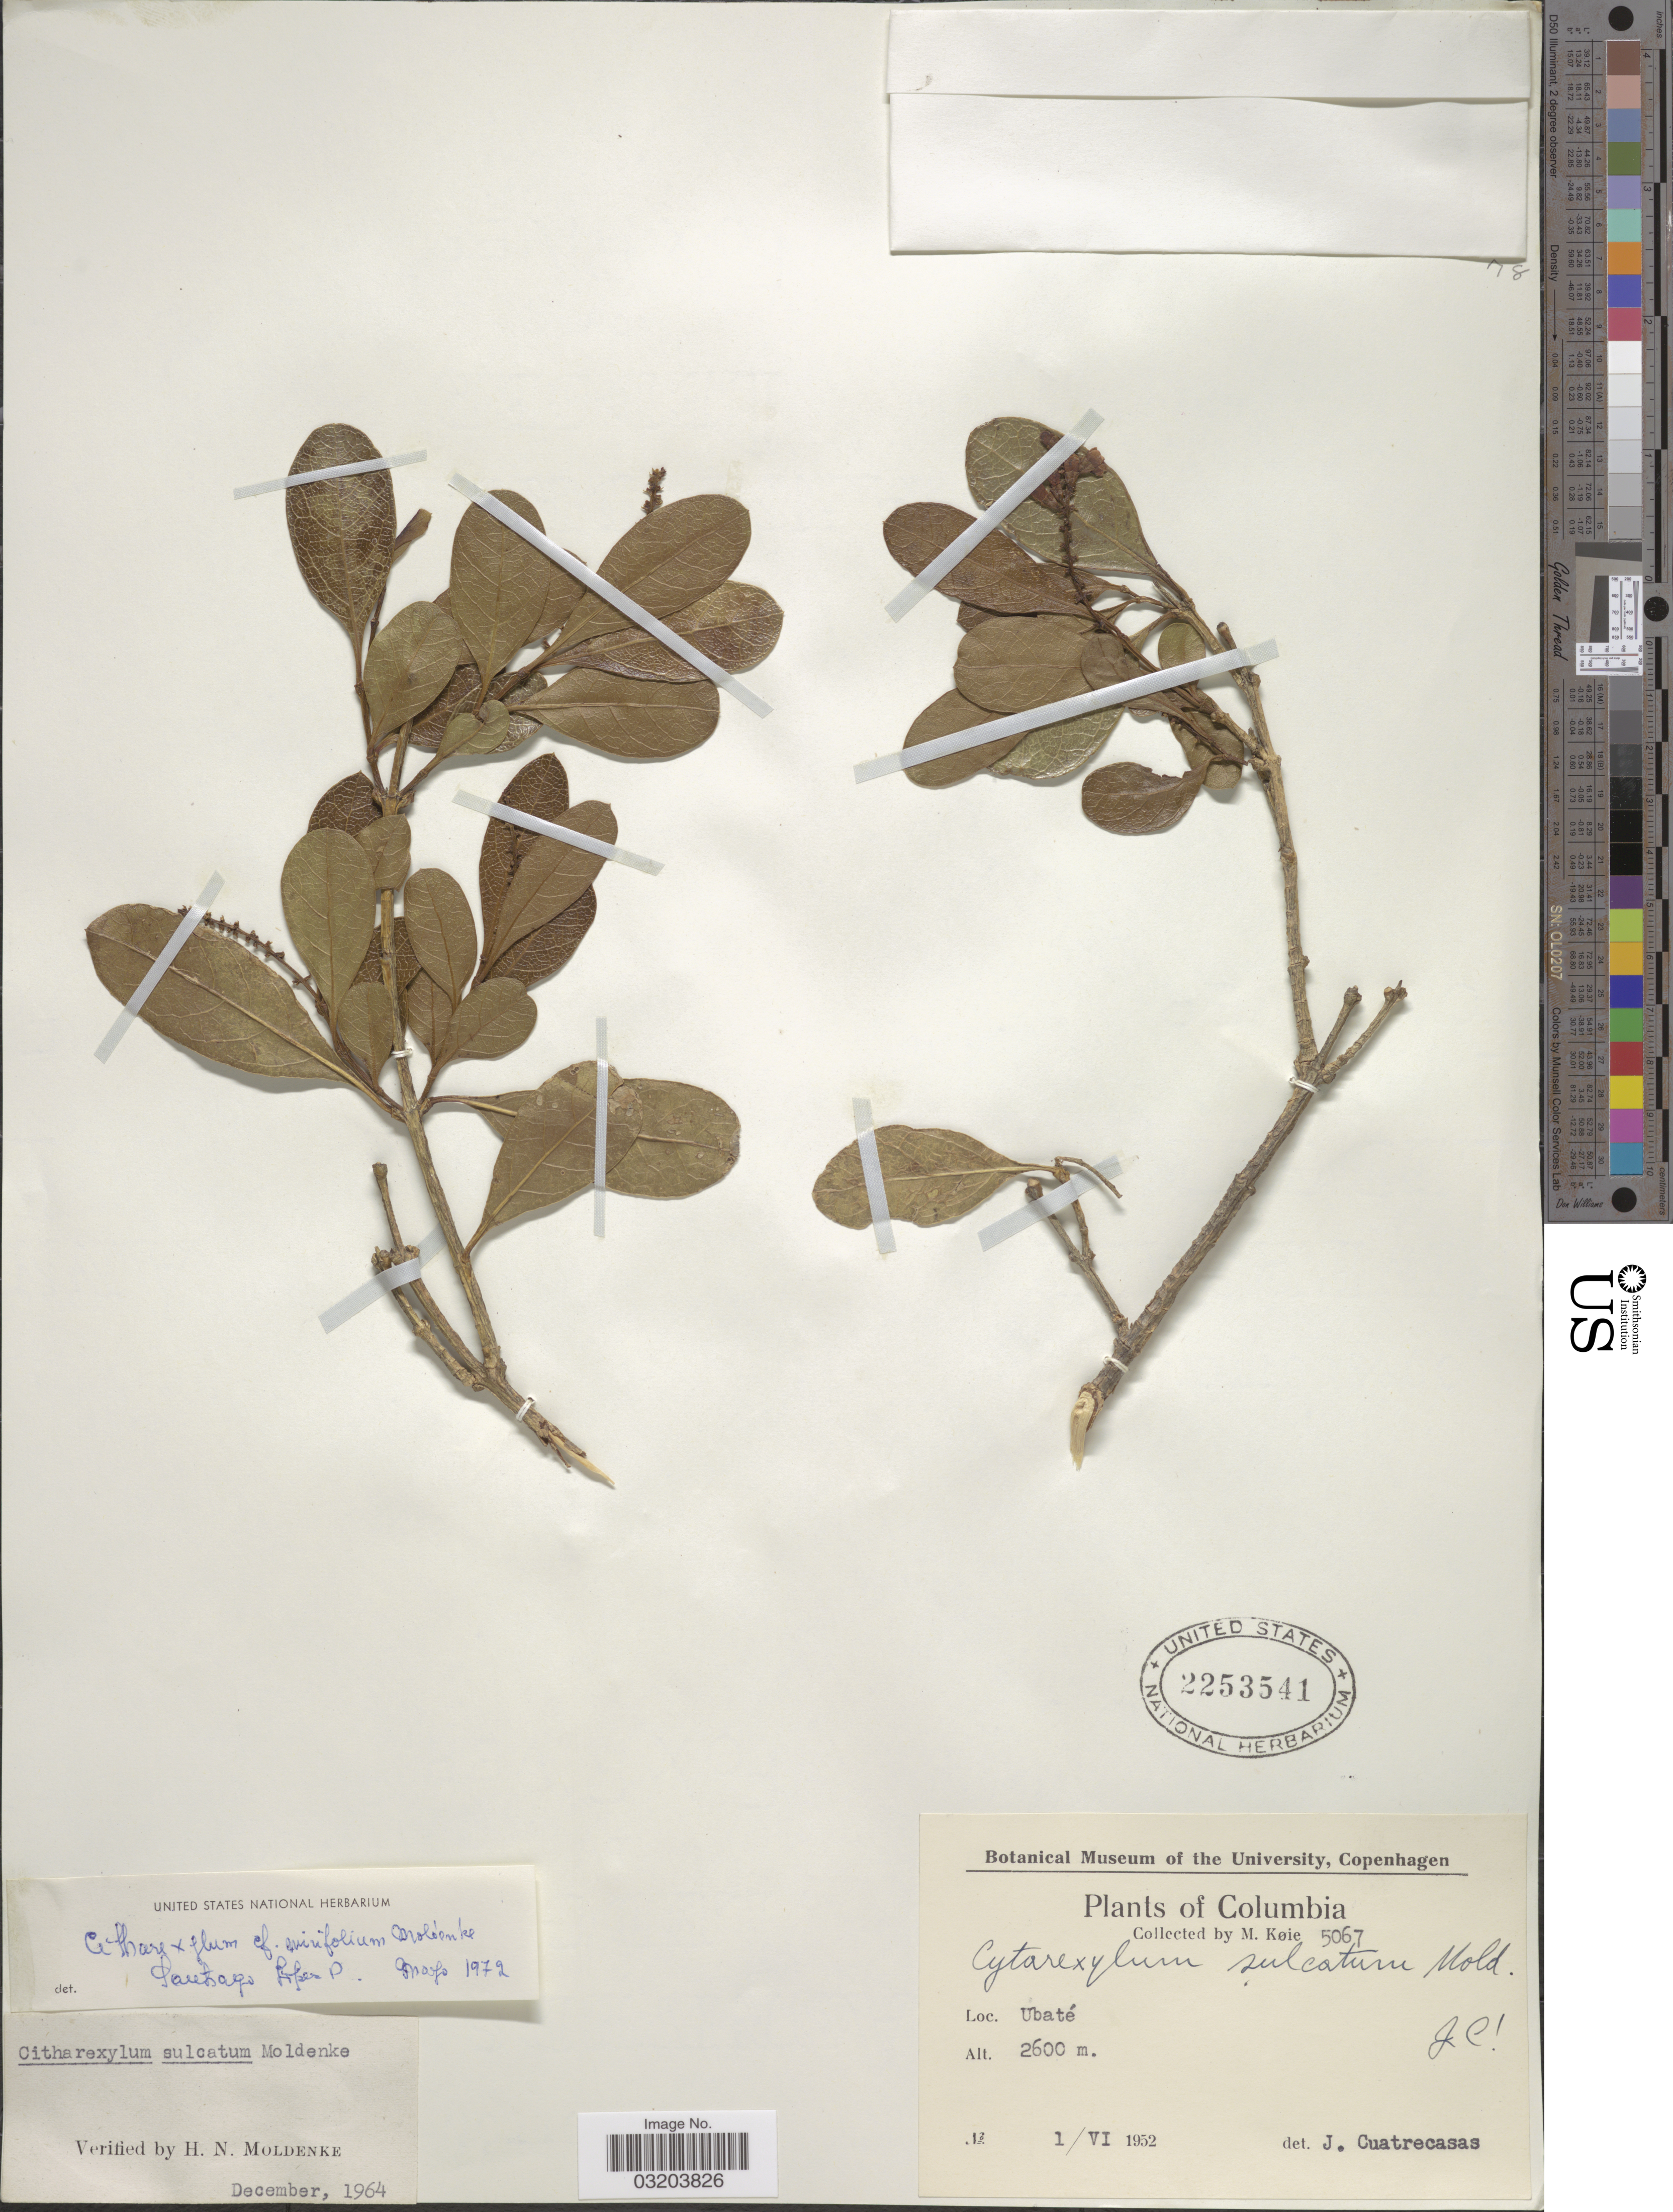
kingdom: Plantae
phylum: Tracheophyta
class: Magnoliopsida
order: Lamiales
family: Verbenaceae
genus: Citharexylum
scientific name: Citharexylum sulcatum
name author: Moldenke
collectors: J. Cuatrecasas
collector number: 5067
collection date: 1952-06-01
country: Colombia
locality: Ubaté.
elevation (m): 2600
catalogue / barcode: US 2253541